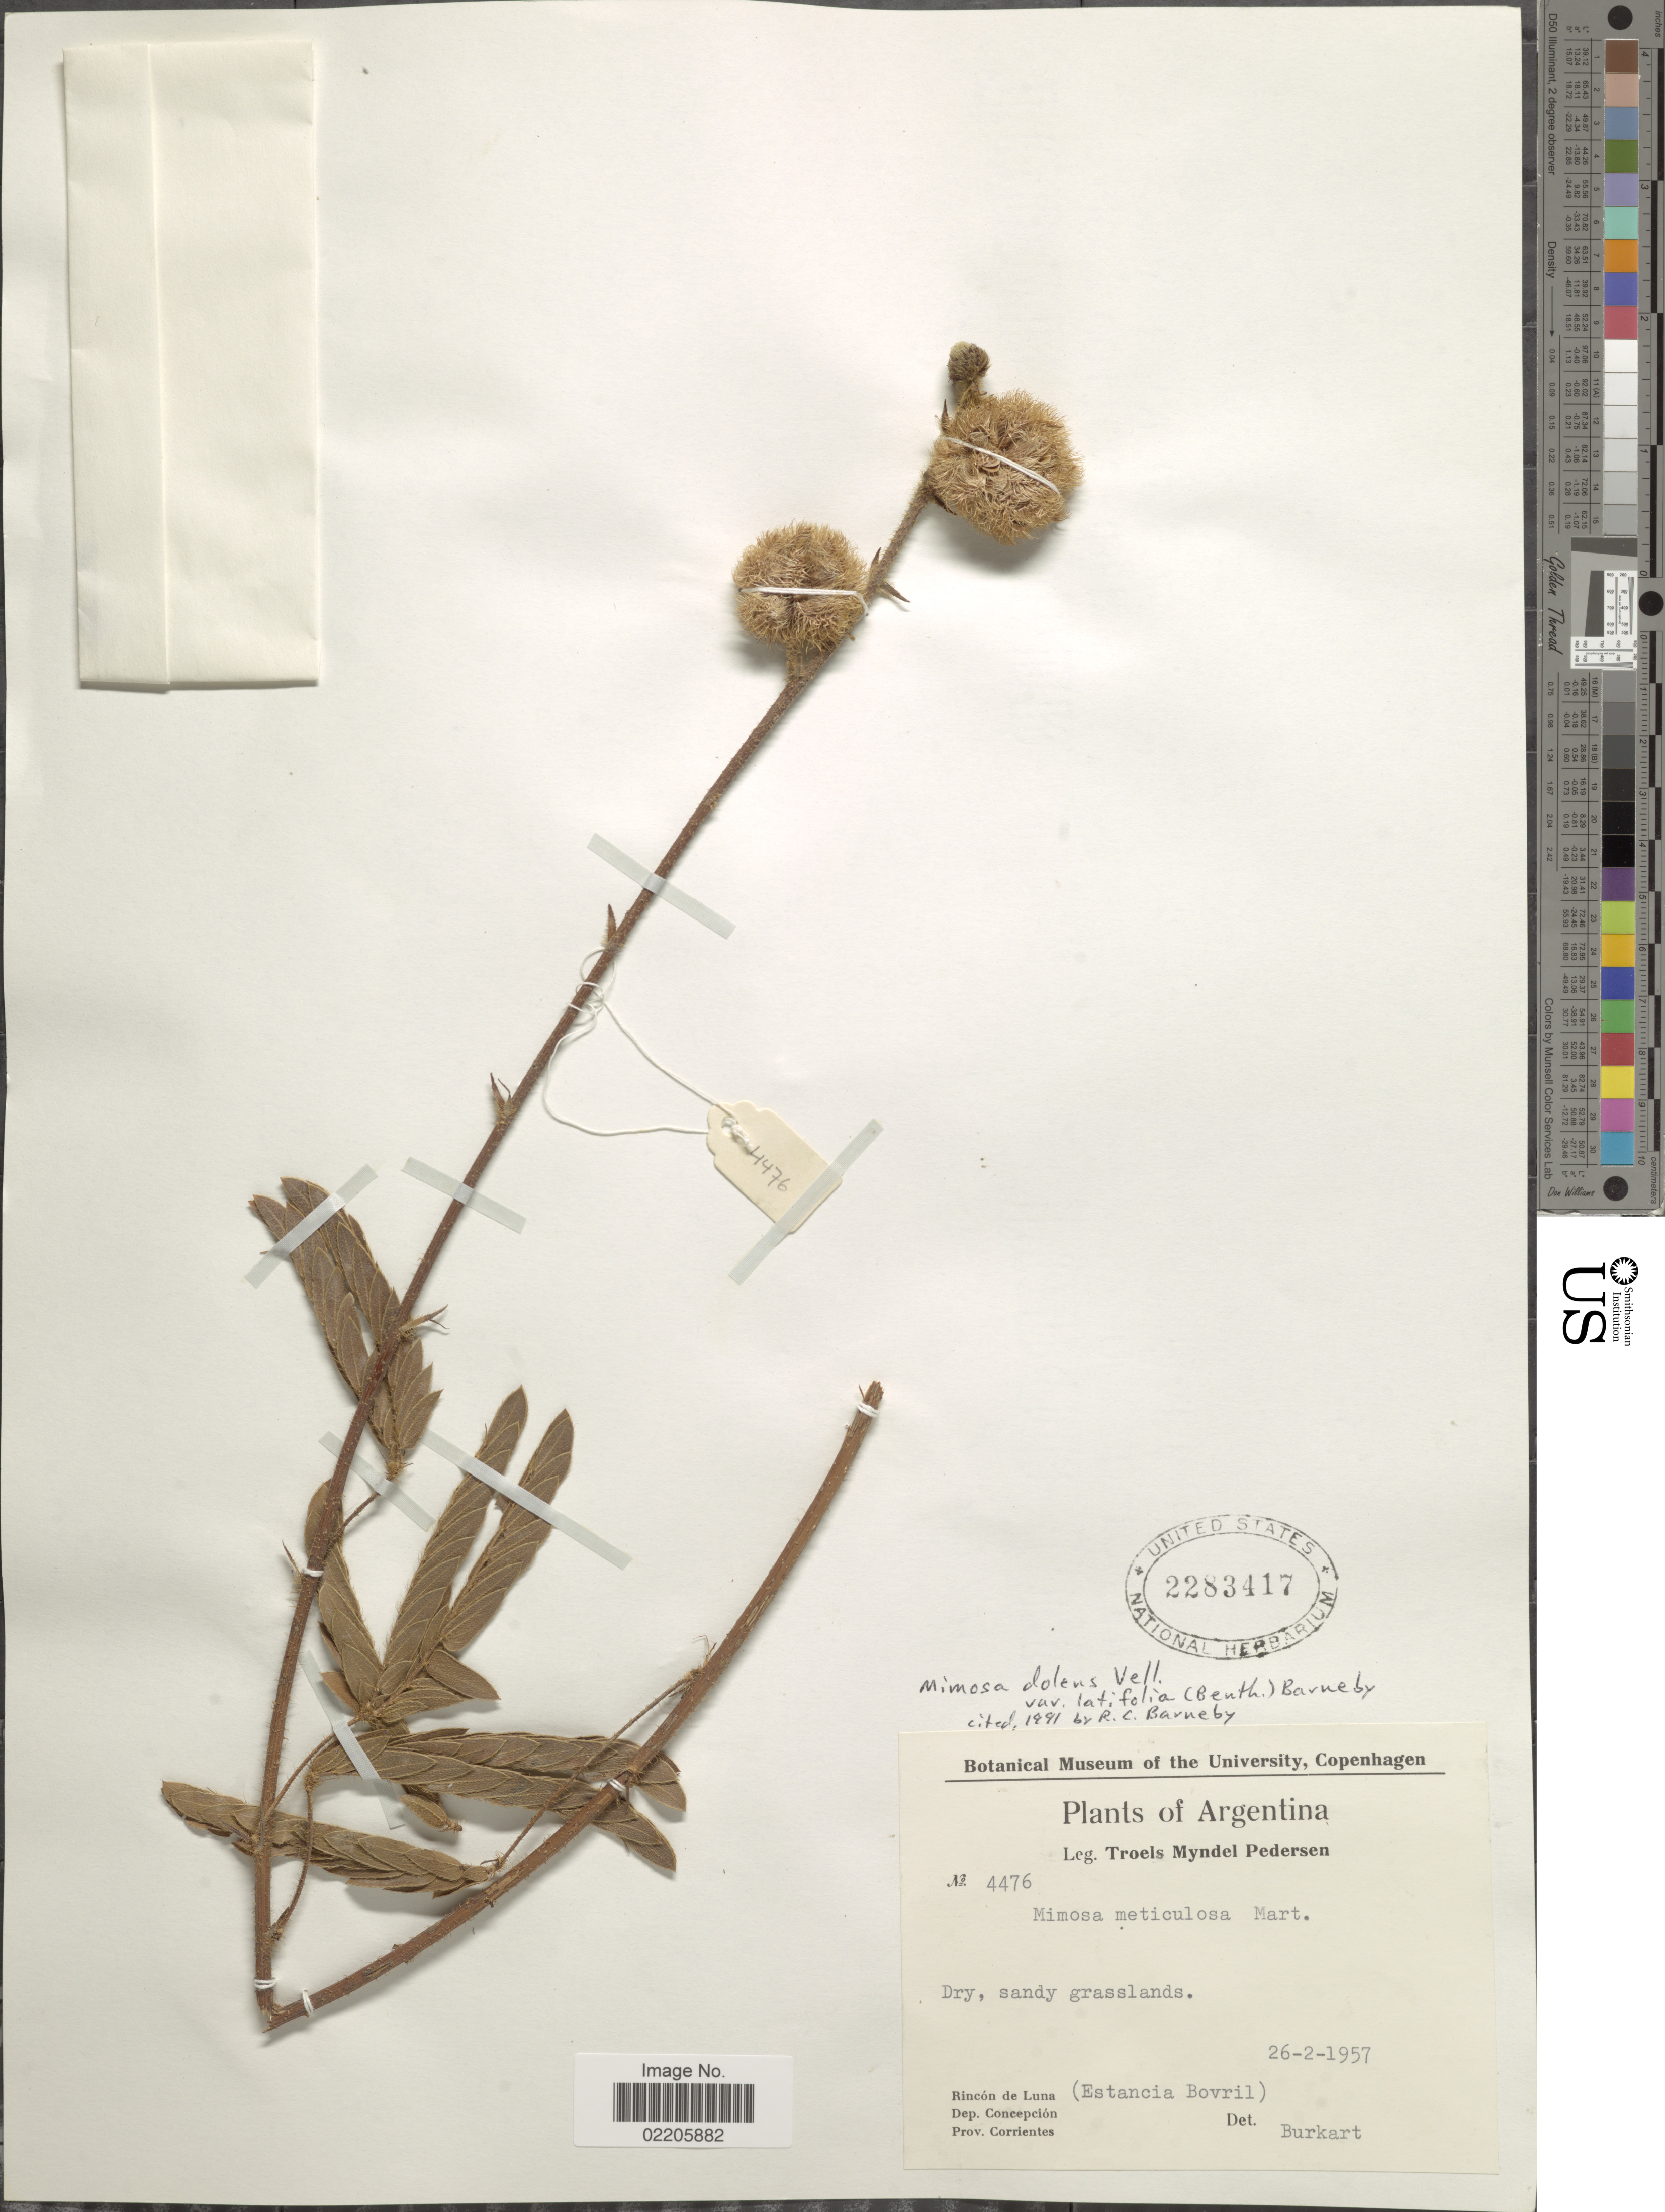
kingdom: Plantae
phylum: Tracheophyta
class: Magnoliopsida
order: Fabales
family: Fabaceae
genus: Mimosa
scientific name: Mimosa dolens var. latifolia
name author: (Benth.) Barneby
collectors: T. Pederson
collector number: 4476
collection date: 1957-02-26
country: Argentina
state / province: Corrientes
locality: Dry, sandy grasslands. Rincon de Luna ( Estancia Bovril). Dep. Concepcion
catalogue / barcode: US 2283417